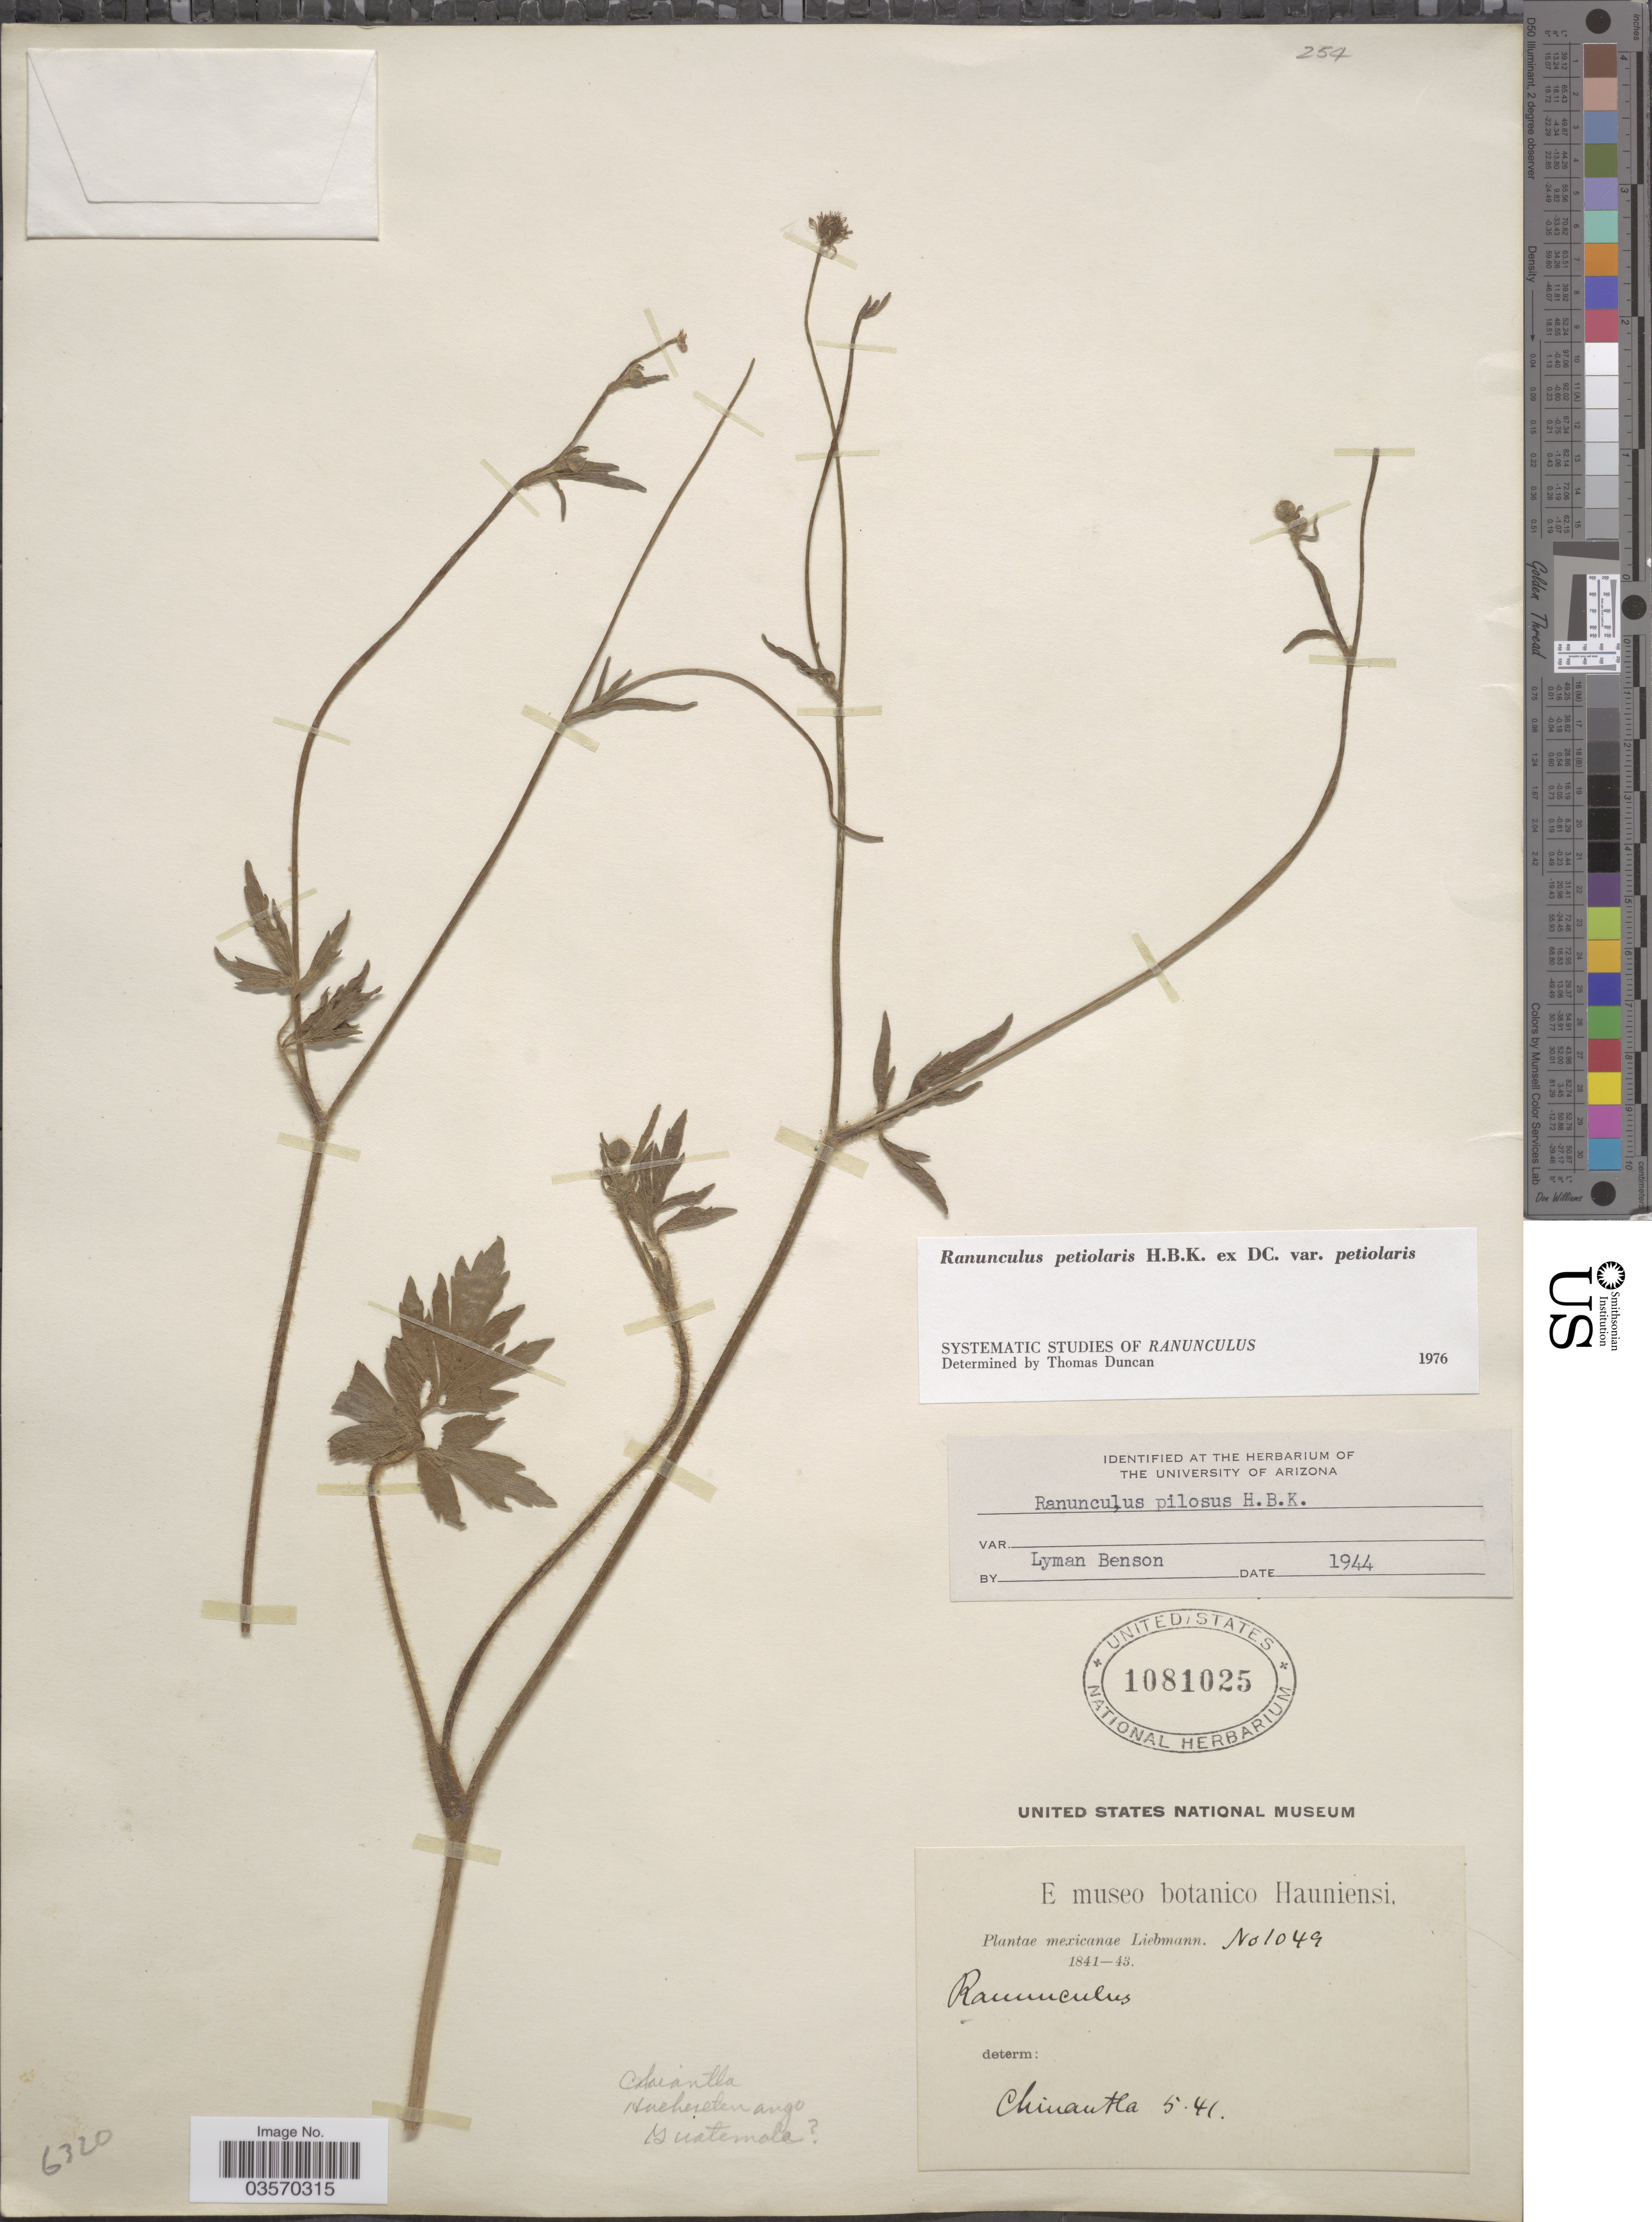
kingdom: Plantae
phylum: Tracheophyta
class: Magnoliopsida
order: Ranunculales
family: Ranunculaceae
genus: Ranunculus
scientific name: Ranunculus petiolaris var. petiolaris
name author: Kunth ex DC.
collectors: Liebmann, --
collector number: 1049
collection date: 1841-05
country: Mexico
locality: Chinantla.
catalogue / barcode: US 1081025